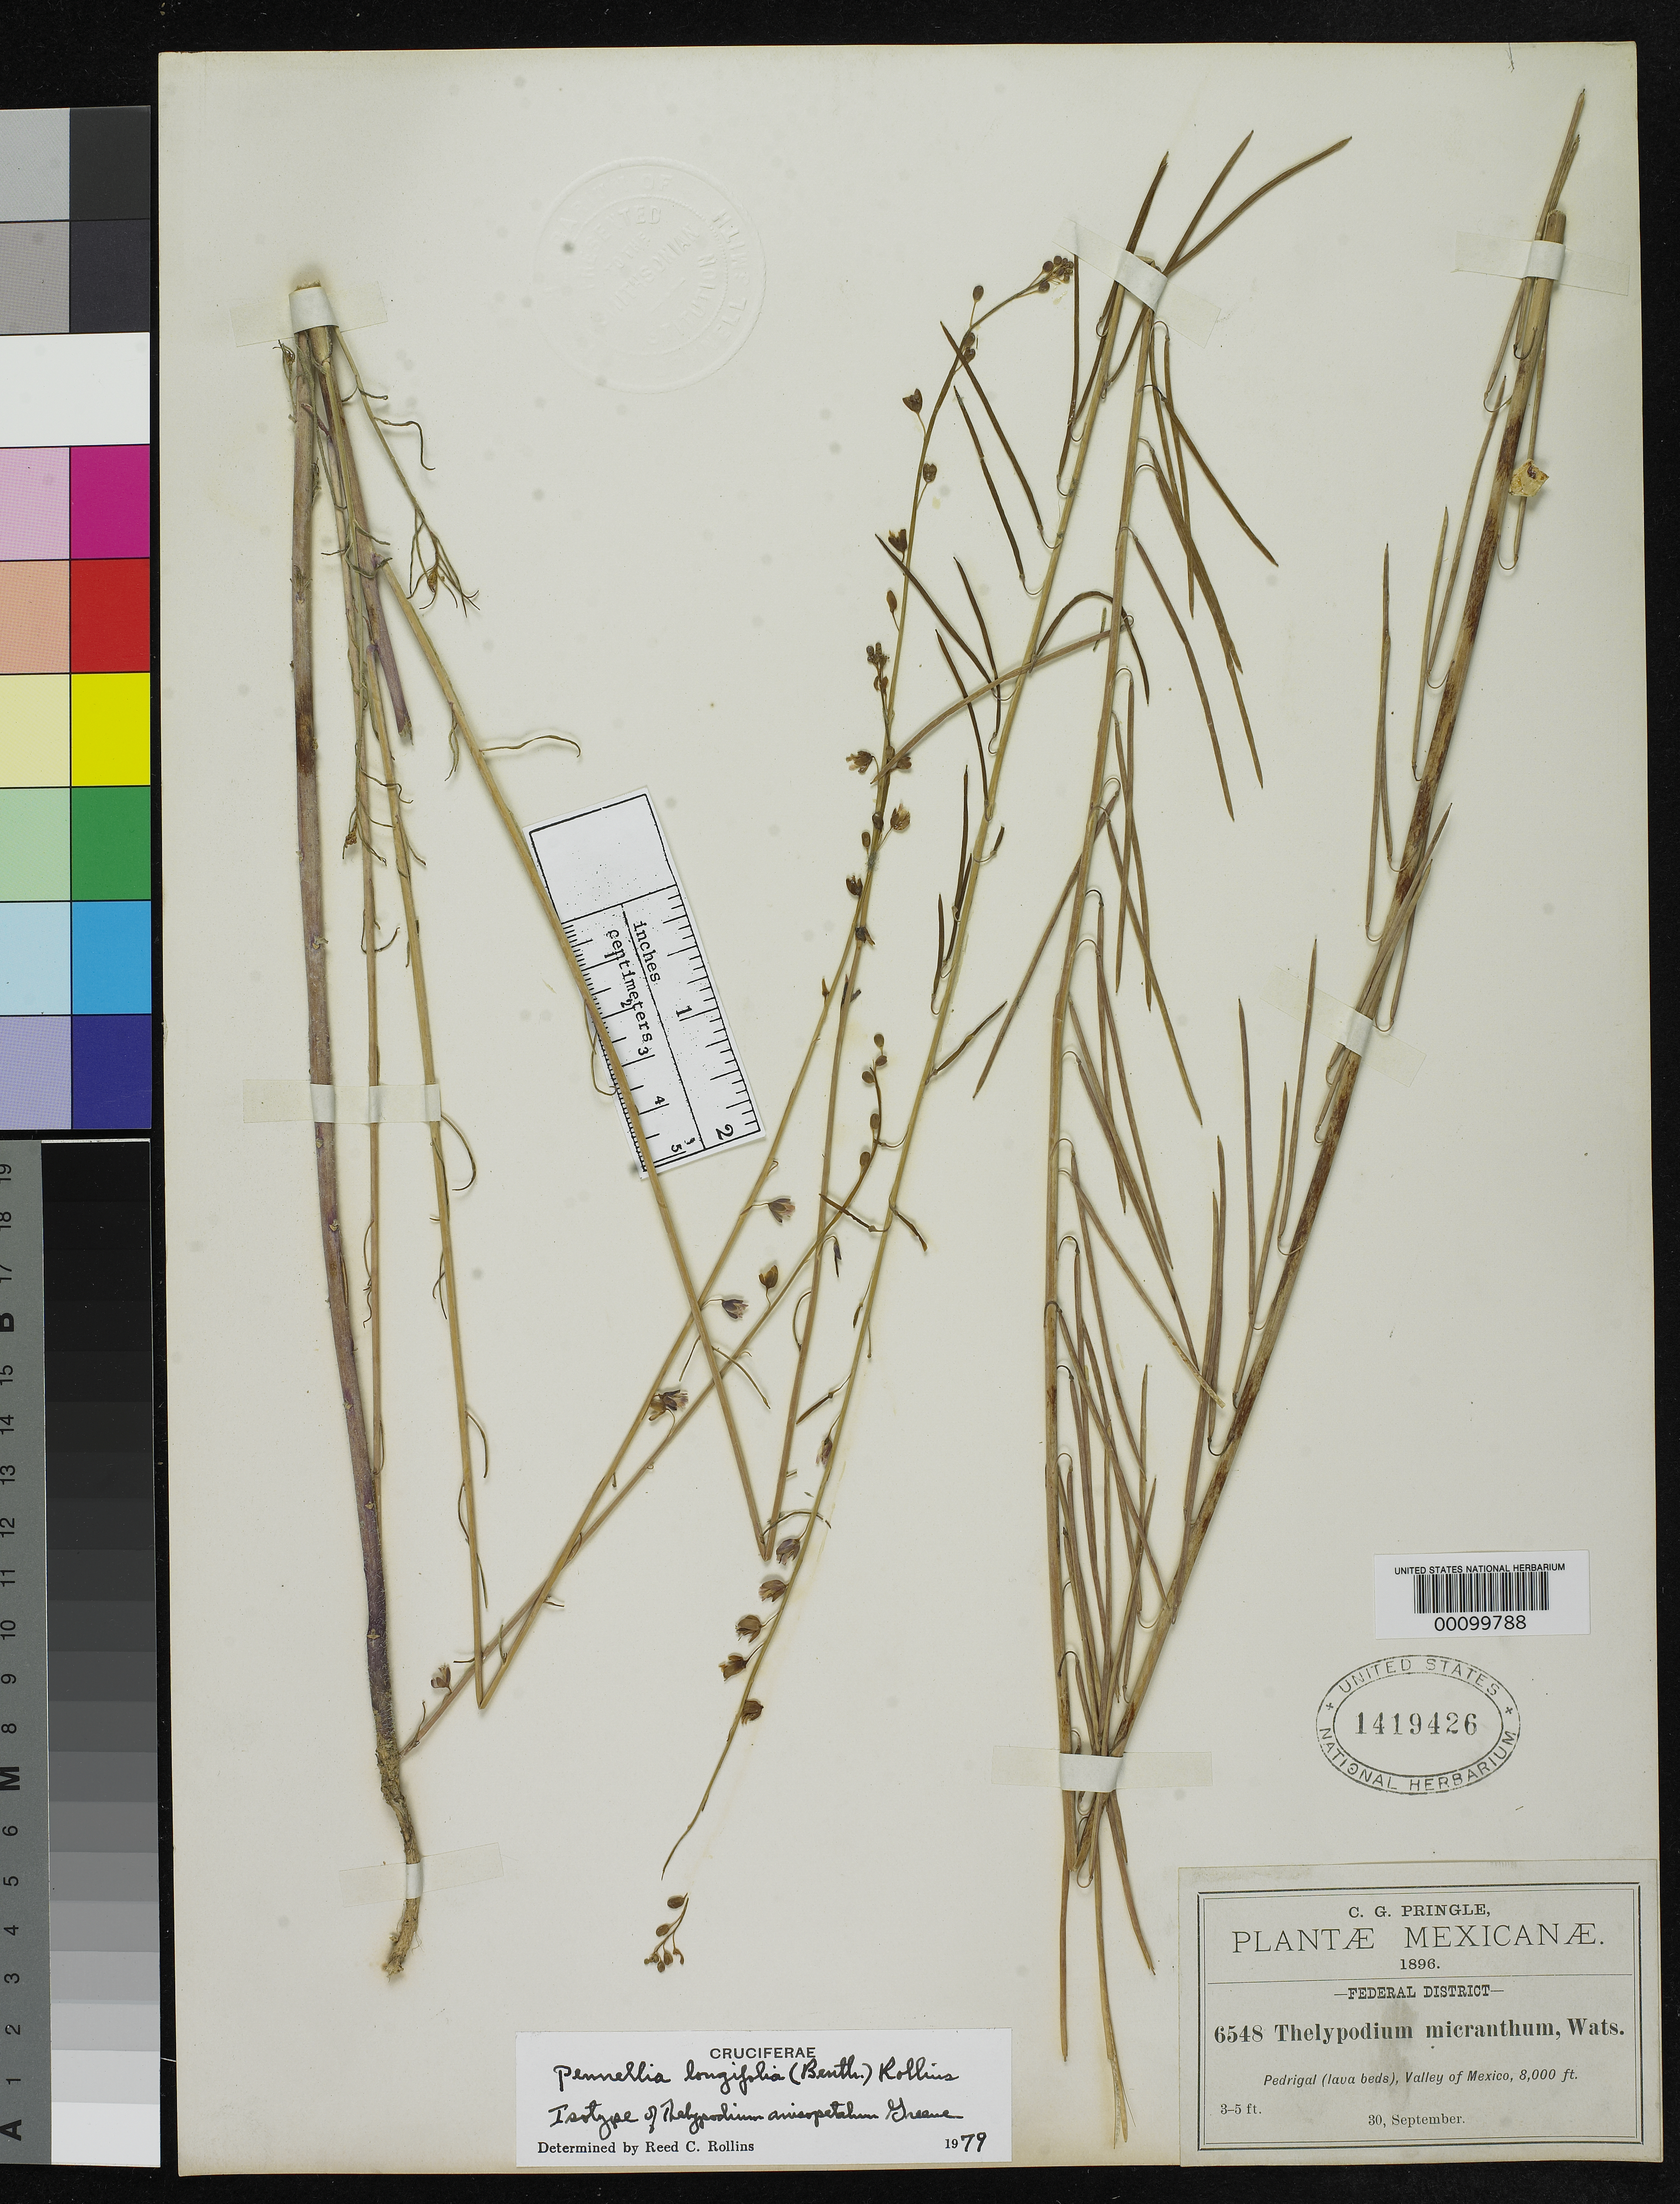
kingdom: Plantae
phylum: Tracheophyta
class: Magnoliopsida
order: Brassicales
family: Brassicaceae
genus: Thelypodium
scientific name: Thelypodium anisopetalum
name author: Greene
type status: Isotype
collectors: C. G. Pringle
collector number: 6548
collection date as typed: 30 Sep 1896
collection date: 1896-09-30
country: Mexico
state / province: Distrito Federal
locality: Valley of Mexico, Pedrigal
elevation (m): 2438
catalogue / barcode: US 1419426